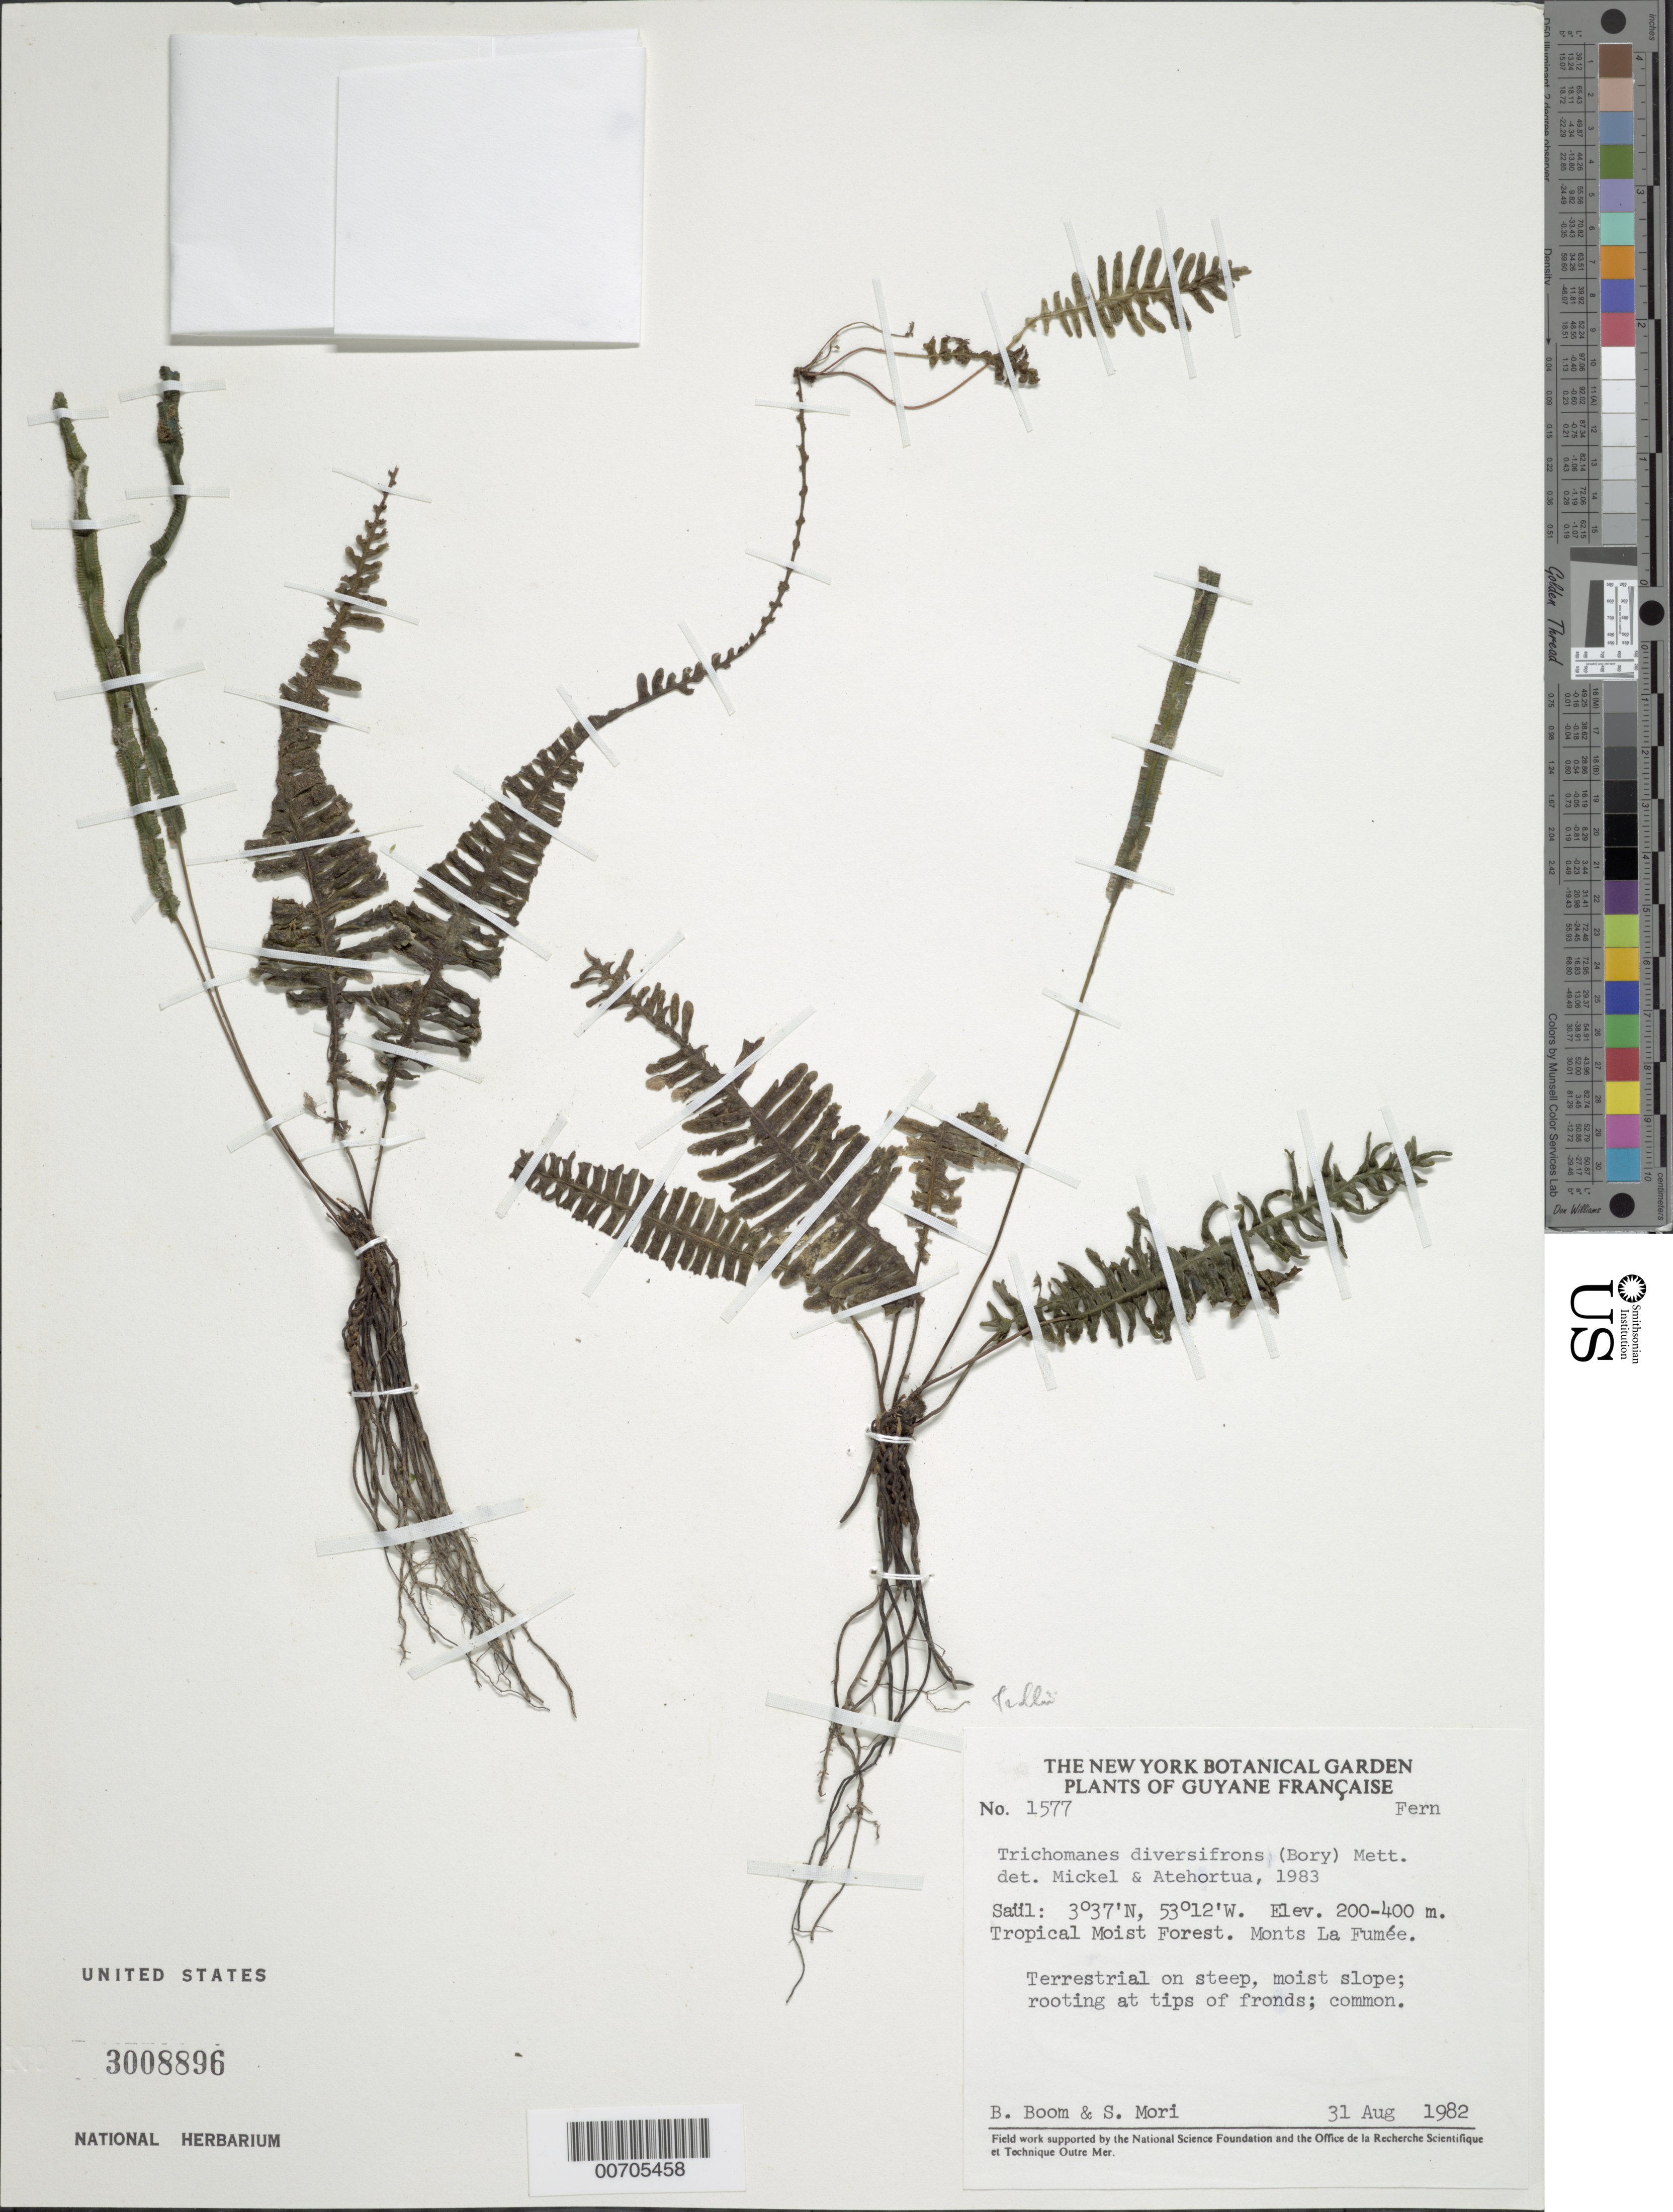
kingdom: Plantae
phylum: Tracheophyta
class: Polypodiopsida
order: Hymenophyllales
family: Hymenophyllaceae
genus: Trichomanes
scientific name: Trichomanes trollii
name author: Bergdolt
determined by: Mickel, J. T.; Atehortúa, L. G.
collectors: B. M. Boom & S. Mori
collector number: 1577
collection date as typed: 31-Aug-82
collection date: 1982-08-31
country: French Guiana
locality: Saül, Monts La Fumée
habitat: Tropical moist forest; on steep, moist slope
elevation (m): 200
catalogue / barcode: US 3008896